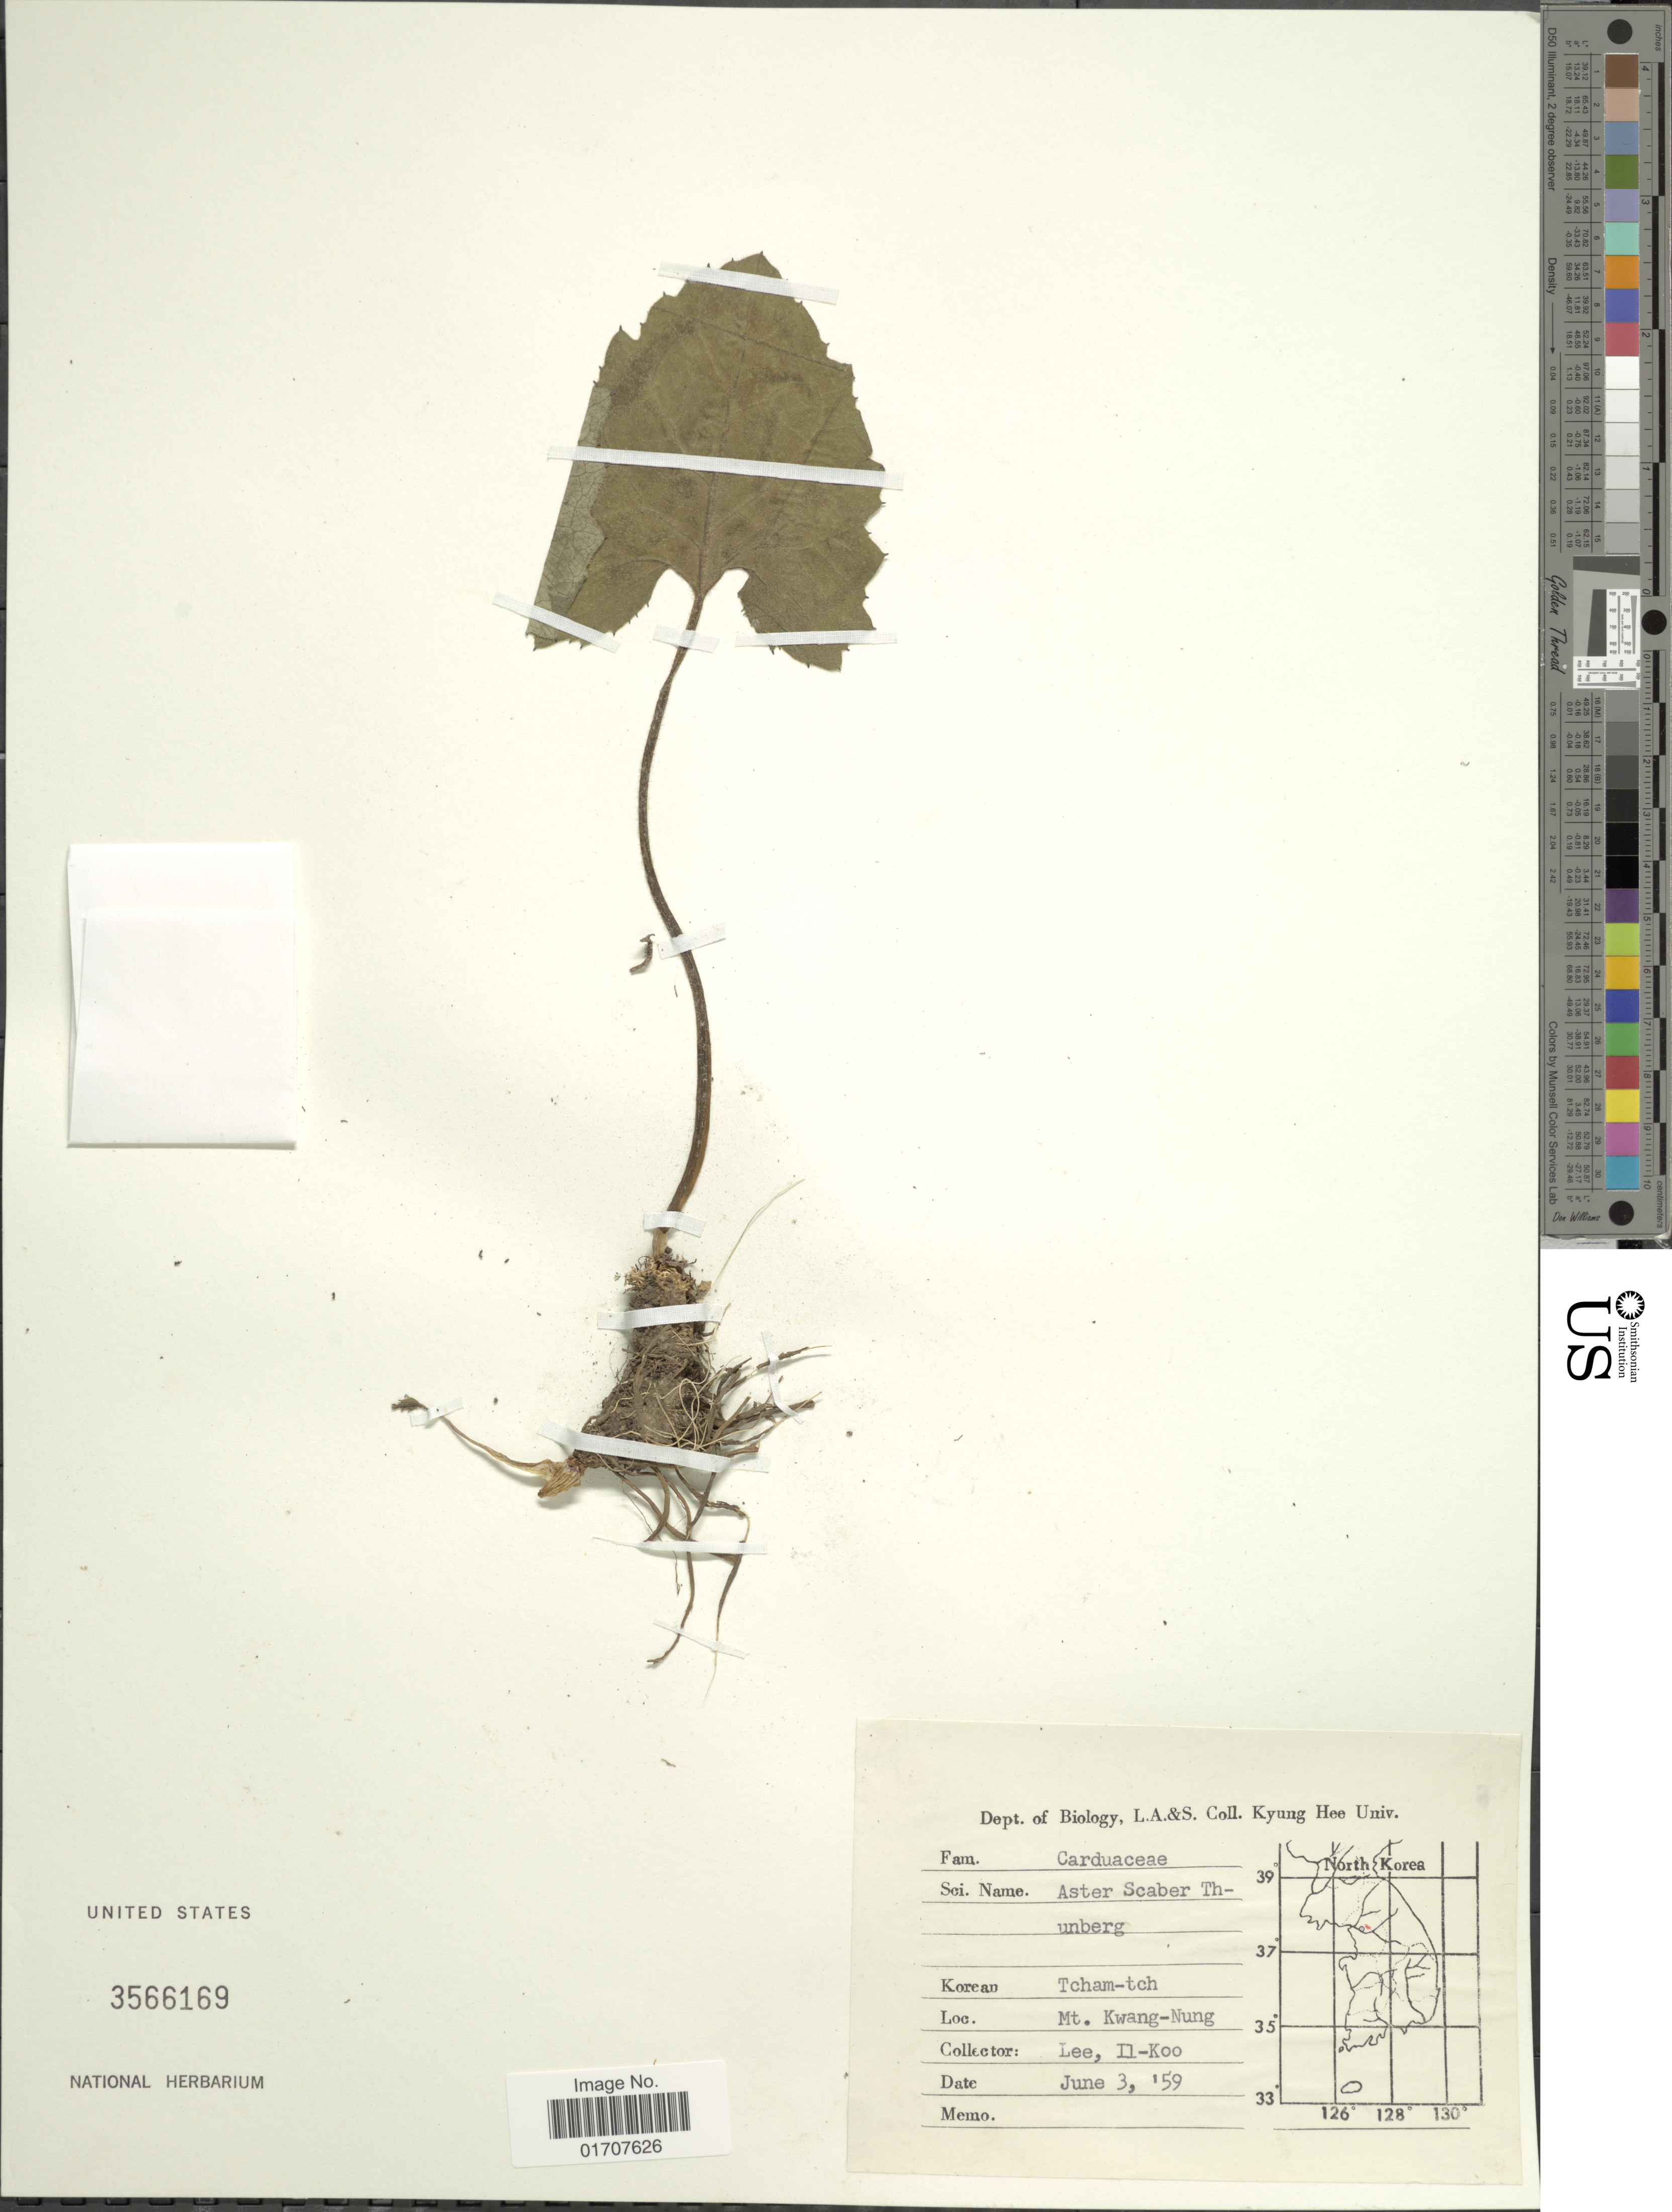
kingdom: Plantae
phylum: Tracheophyta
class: Magnoliopsida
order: Asterales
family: Asteraceae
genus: Doellingeria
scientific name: Doellingeria scaber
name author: (Thunb.) Nees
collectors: I. Lee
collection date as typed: Transcribed d/m/y: 3/6/59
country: South Korea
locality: Mt. Kwang-Nung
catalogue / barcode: US 3566169